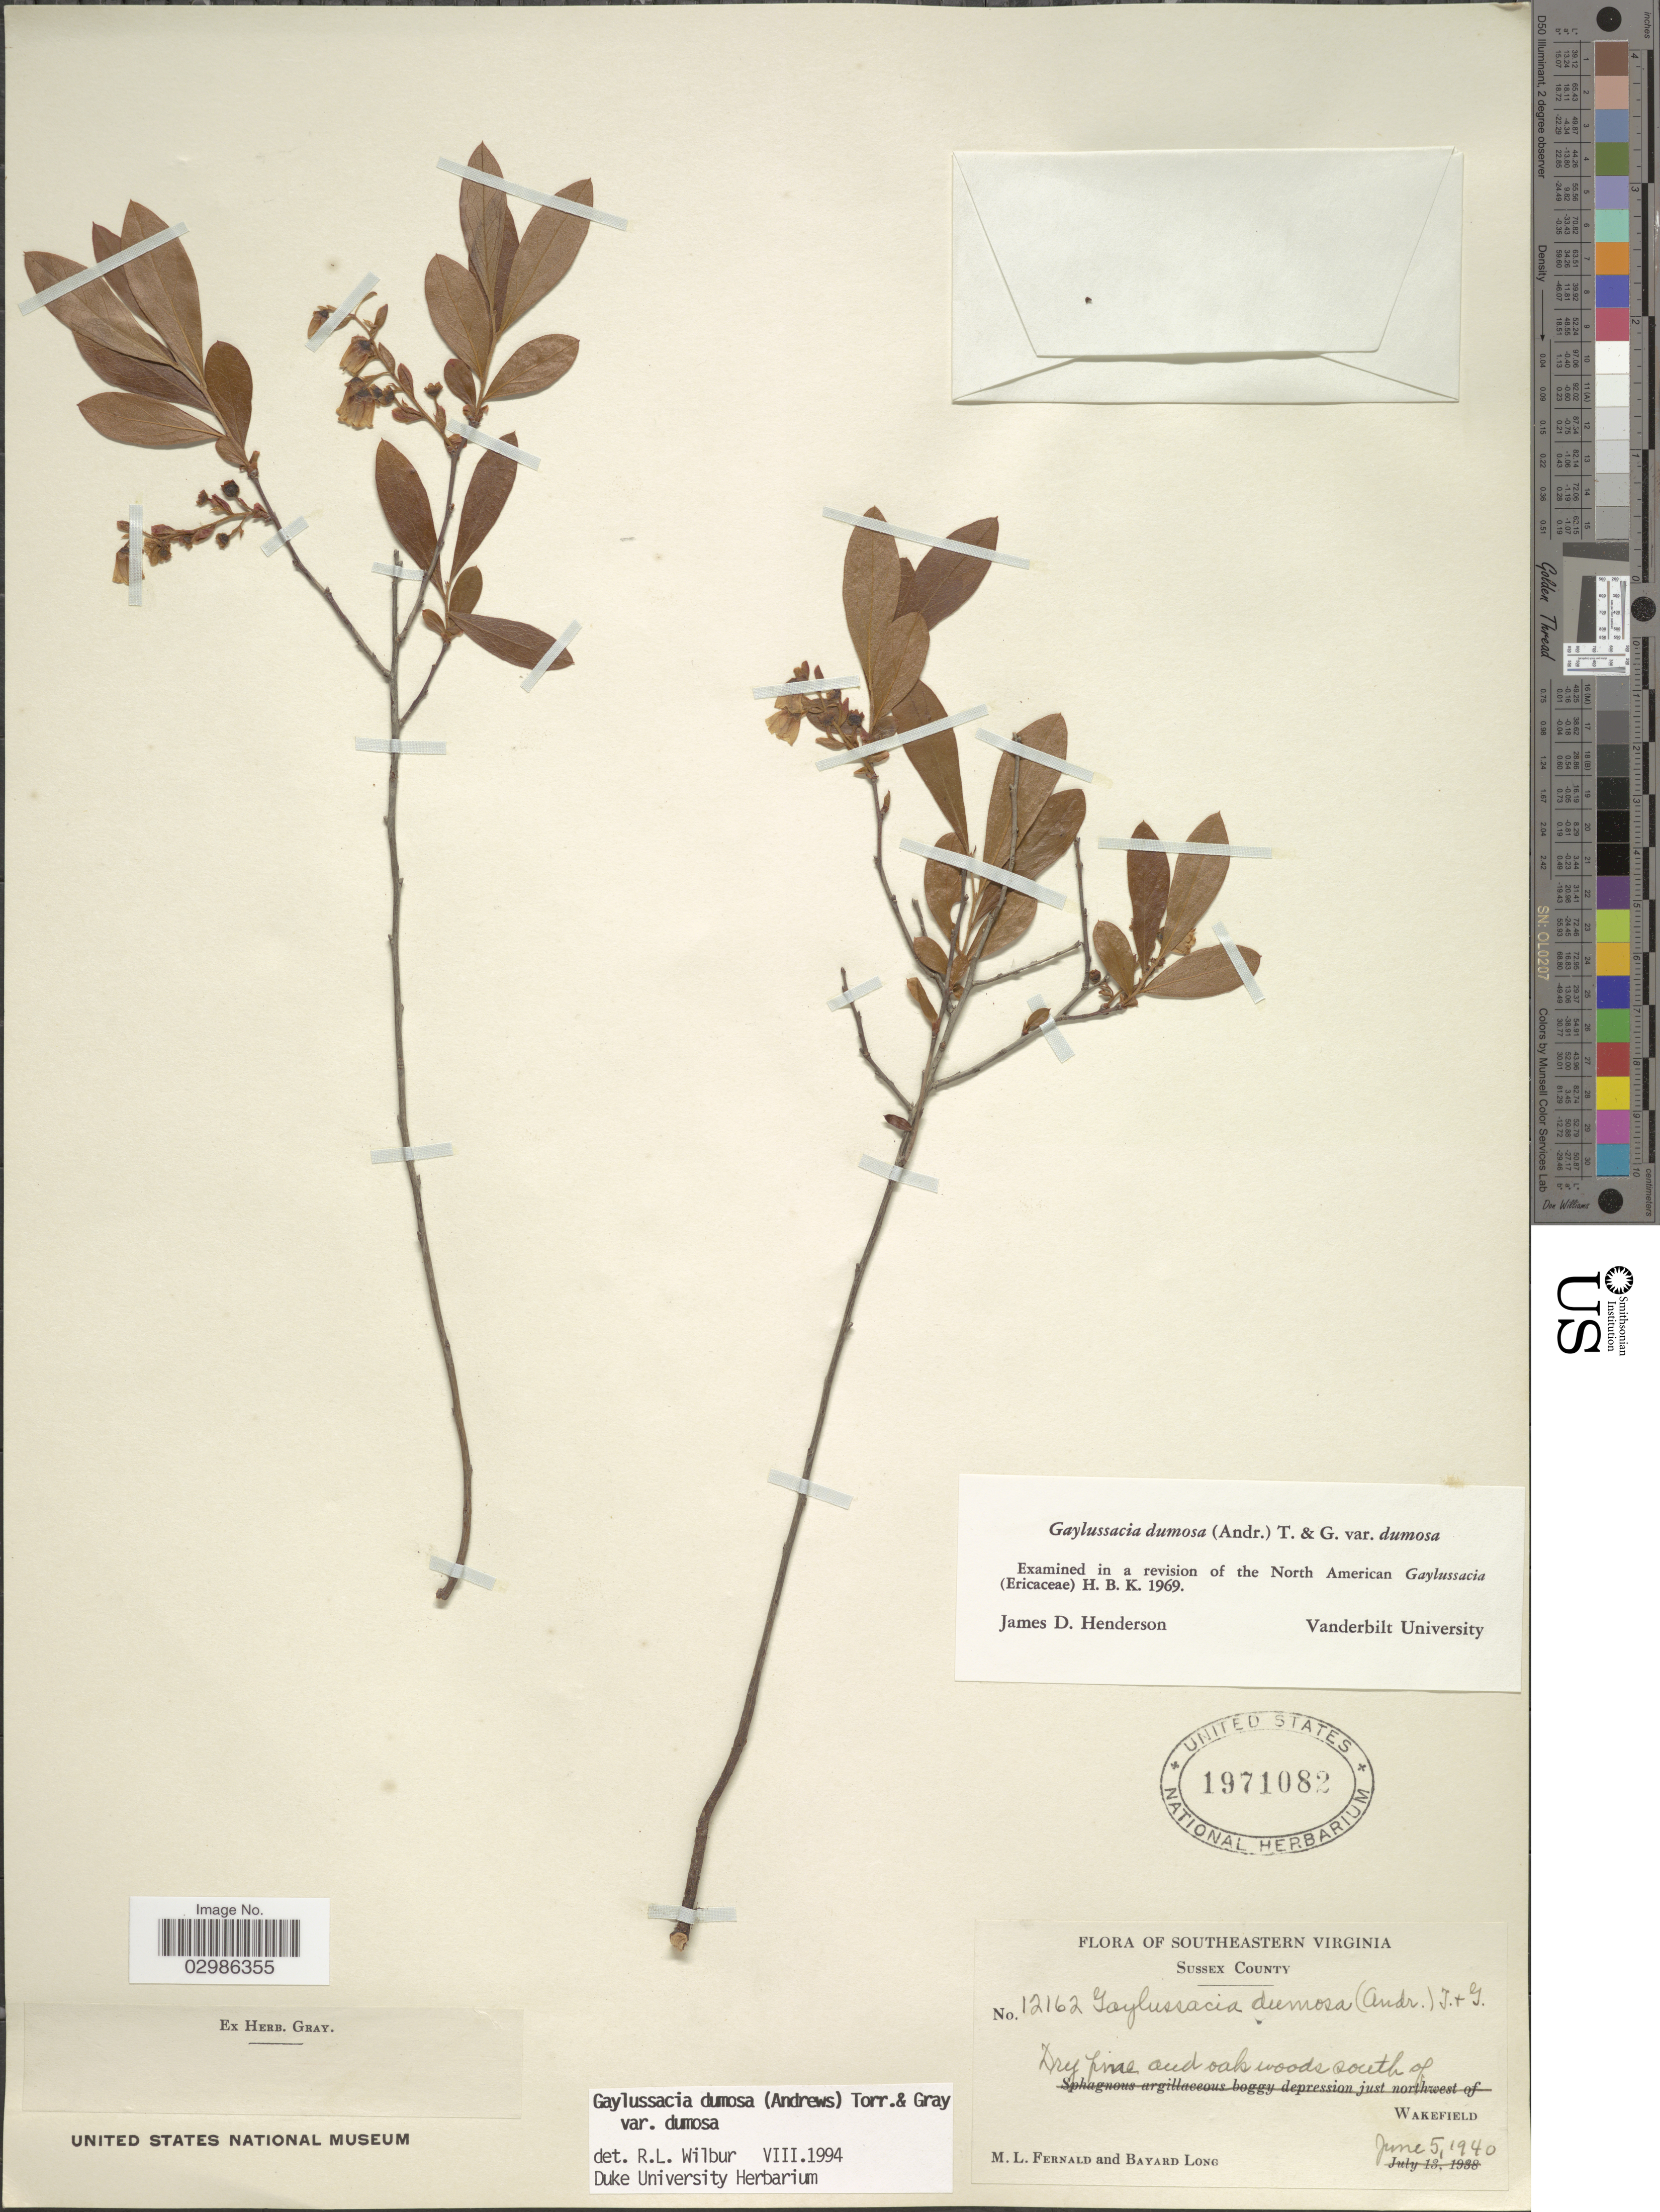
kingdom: Plantae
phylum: Tracheophyta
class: Magnoliopsida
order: Ericales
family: Ericaceae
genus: Gaylussacia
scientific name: Gaylussacia dumosa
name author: (Andrews) Torr. & A. Gray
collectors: M. L. Fernald & B. Long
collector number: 12162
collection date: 1940-06-05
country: United States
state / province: Virginia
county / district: Sussex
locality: Southeastern Virginia, Sussex County, Dry pine and oak woods south of Wakefield.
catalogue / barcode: US 1971082